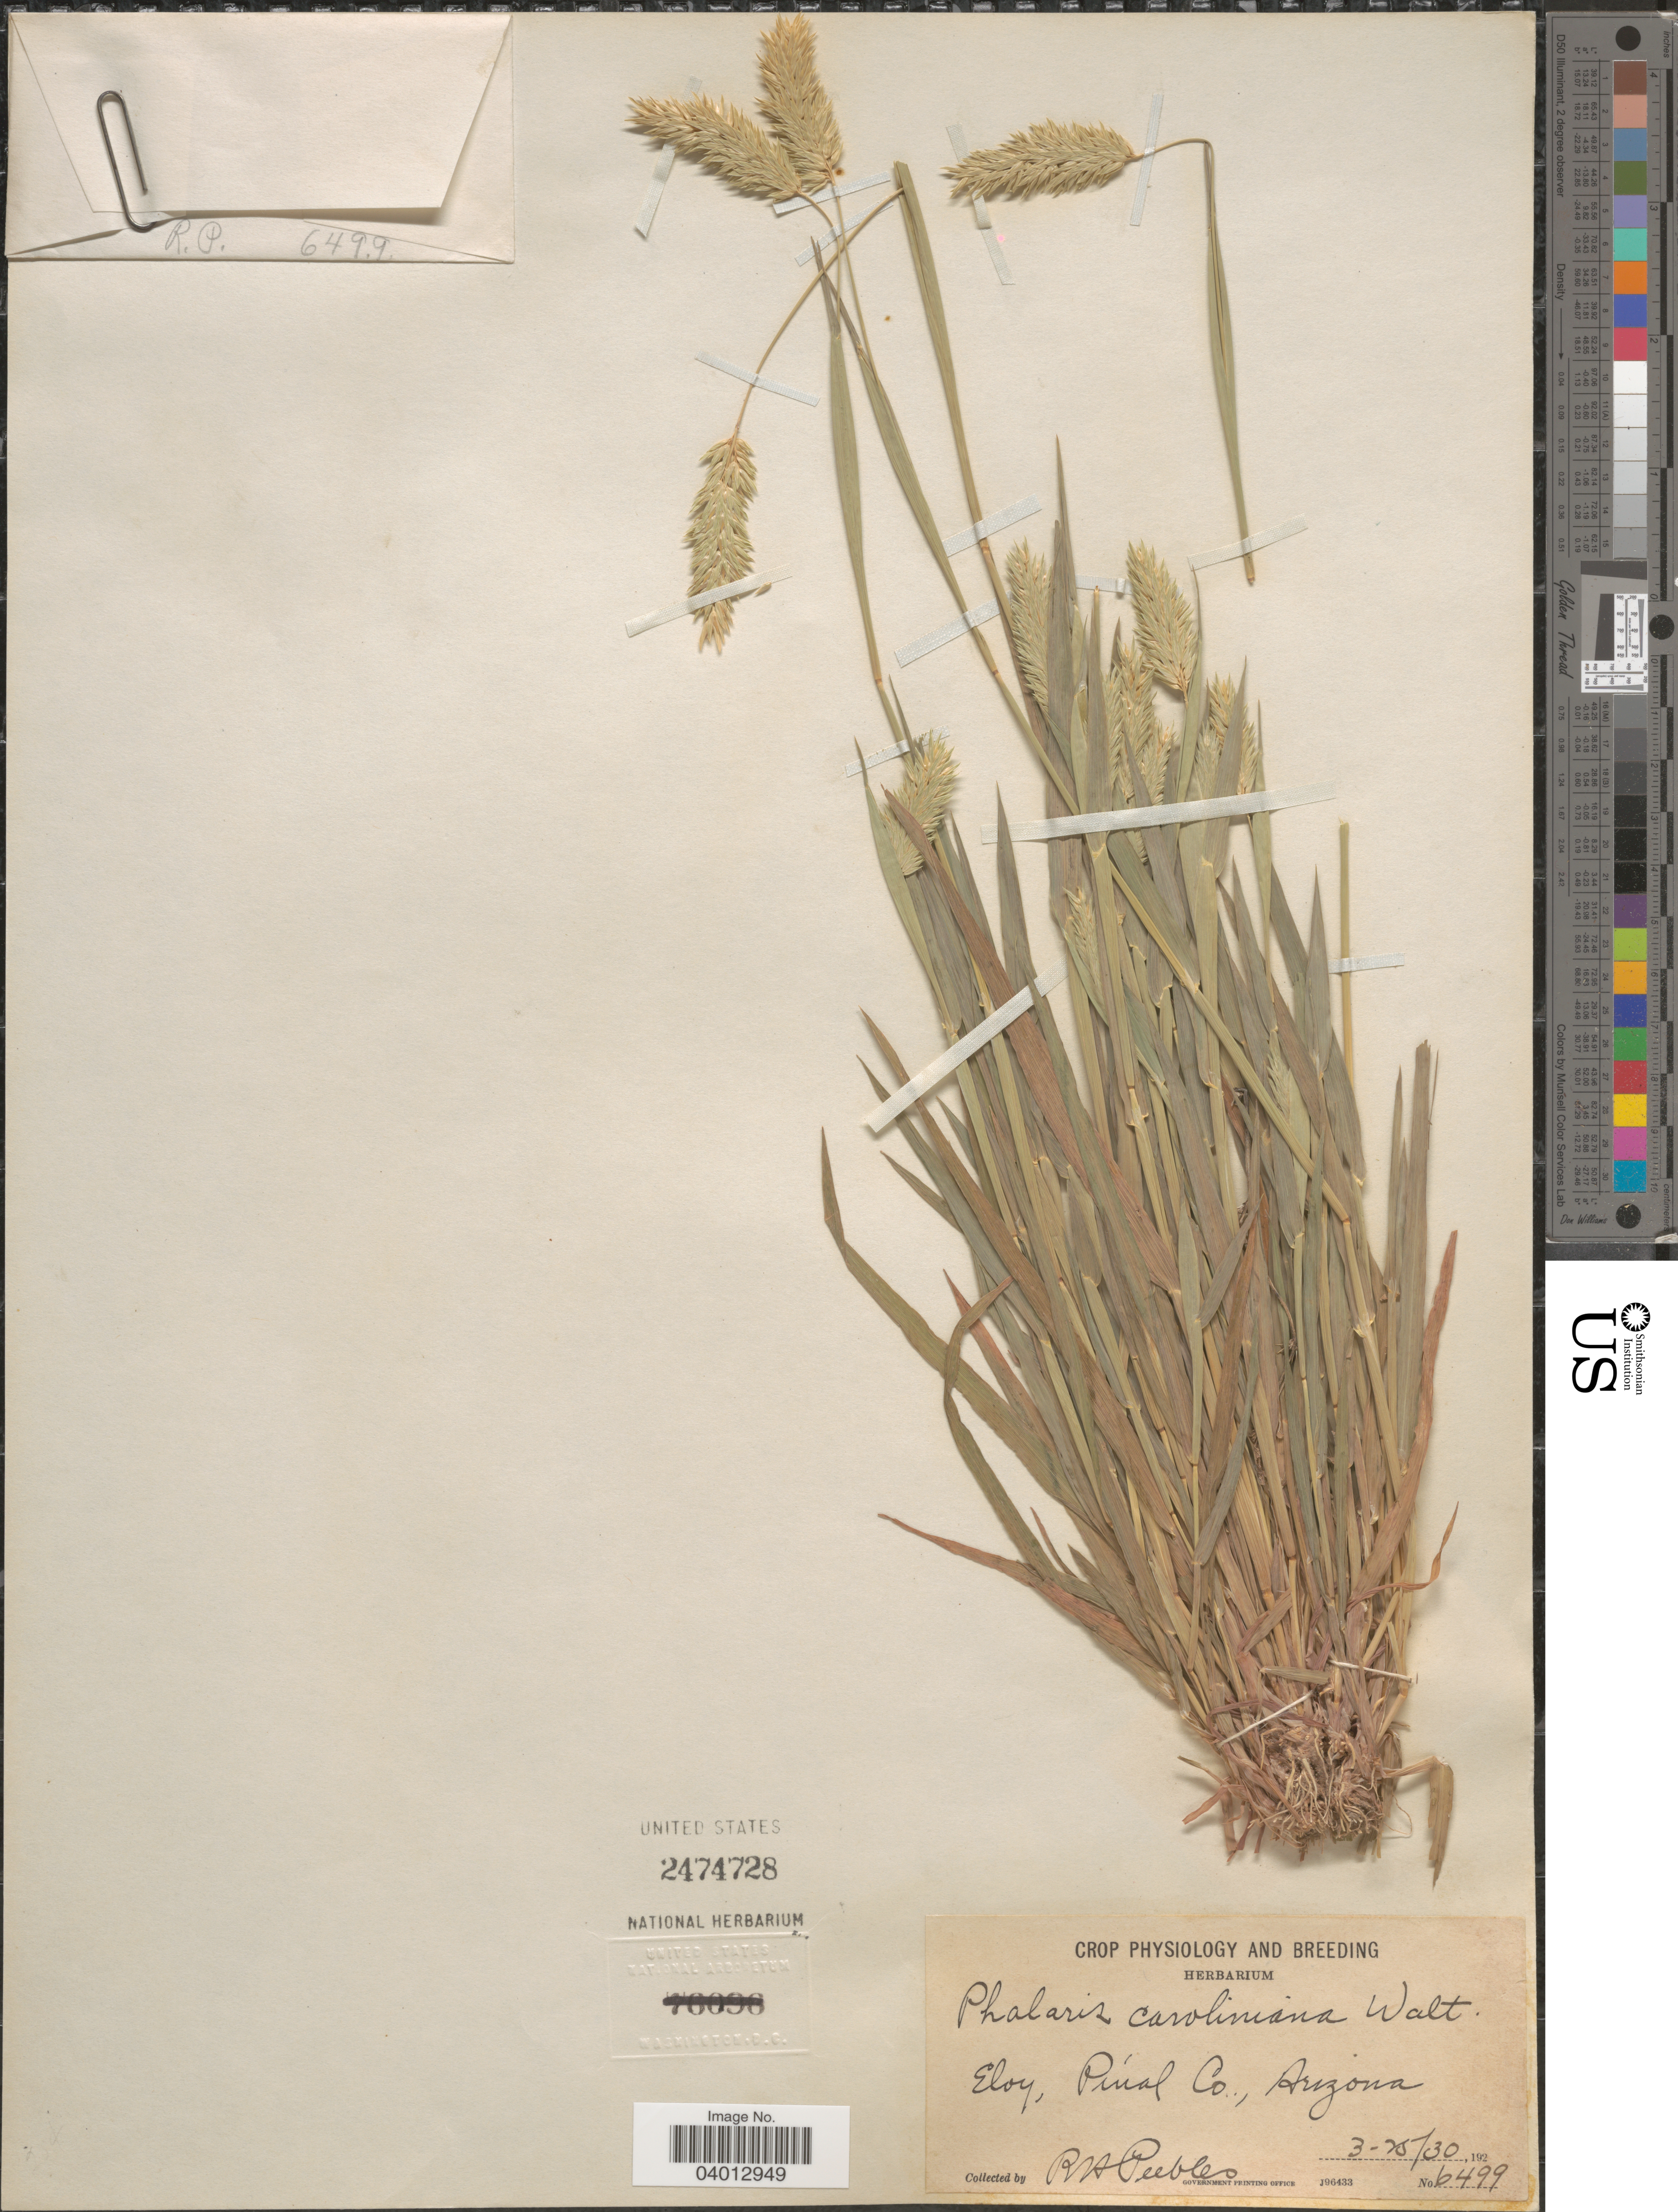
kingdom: Plantae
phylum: Tracheophyta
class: Liliopsida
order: Poales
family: Poaceae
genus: Phalaris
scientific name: Phalaris caroliniana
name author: Walter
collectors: R. H. Peebles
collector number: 6499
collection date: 1930-03-25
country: United States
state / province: Arizona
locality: Eloy, Pinal Co.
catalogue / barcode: US 2474728